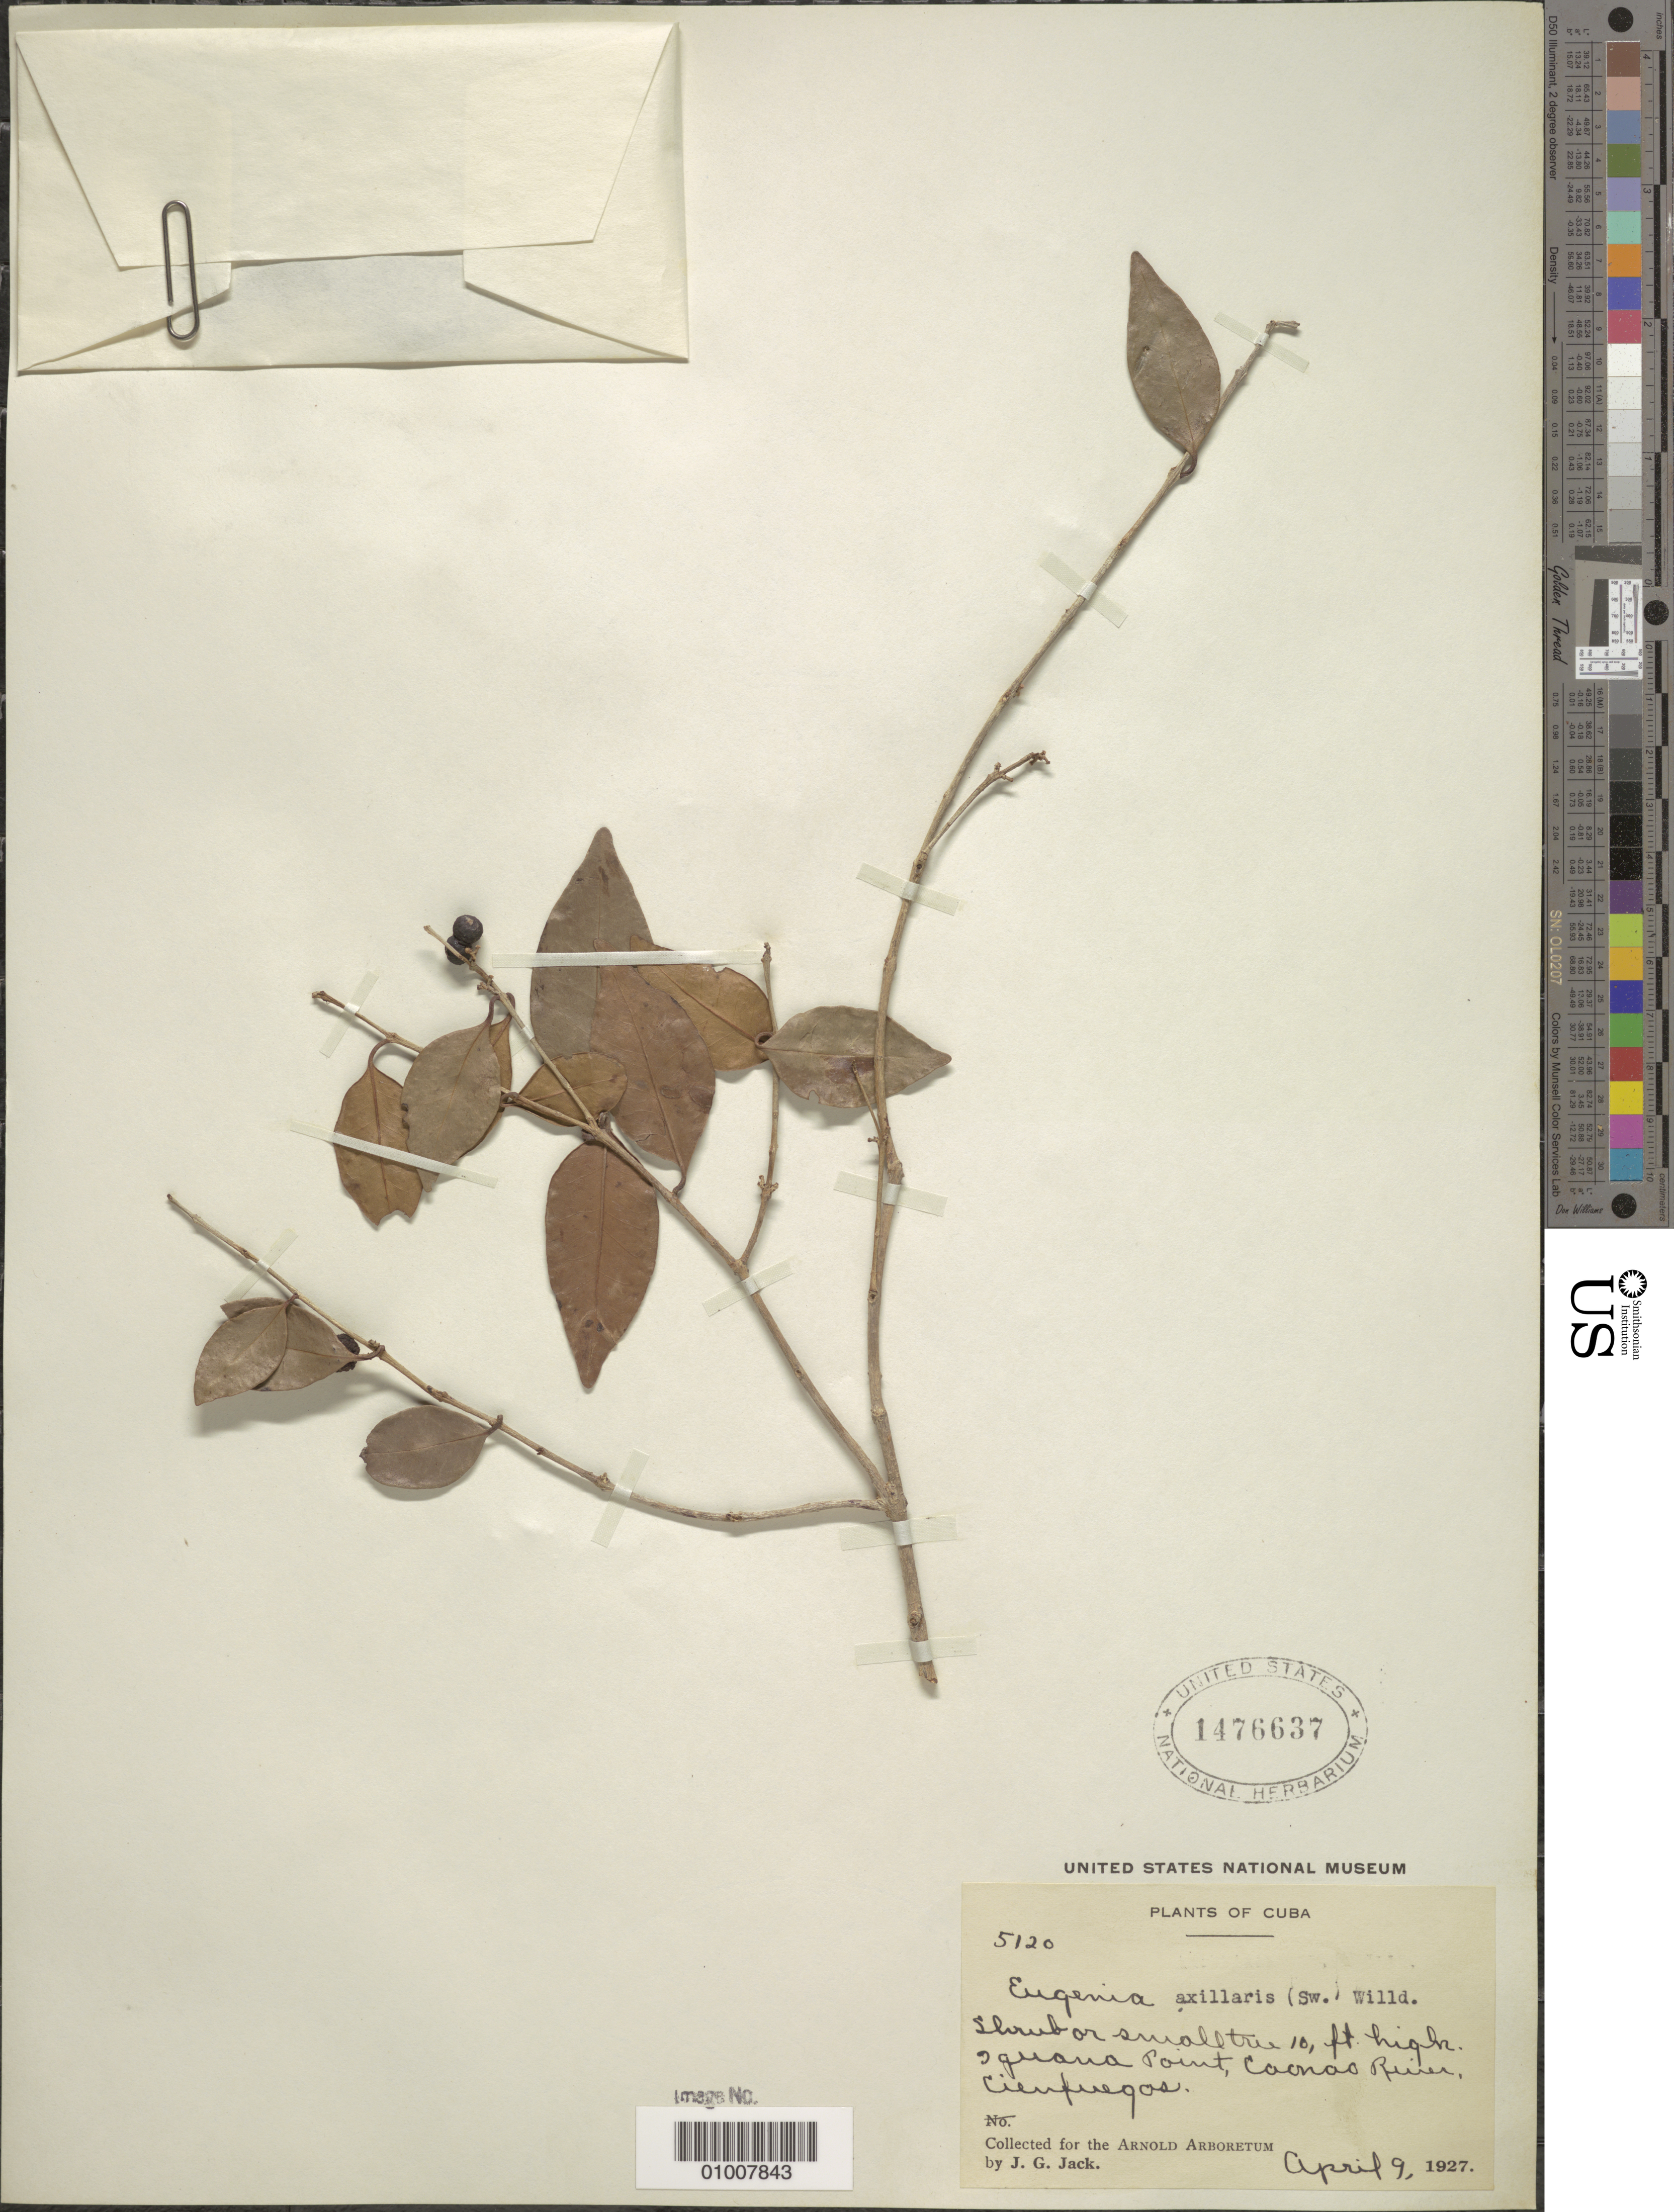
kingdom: Plantae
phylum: Tracheophyta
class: Magnoliopsida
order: Myrtales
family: Myrtaceae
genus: Eugenia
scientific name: Eugenia axillaris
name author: (Sw.) Willd.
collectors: J. G. Jack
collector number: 5120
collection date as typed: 09 Apr 1927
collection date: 1927-04-09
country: Cuba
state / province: Cienfuegos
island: Cuba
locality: (illeg ) Point, (illeg ) River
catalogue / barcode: US 1476637